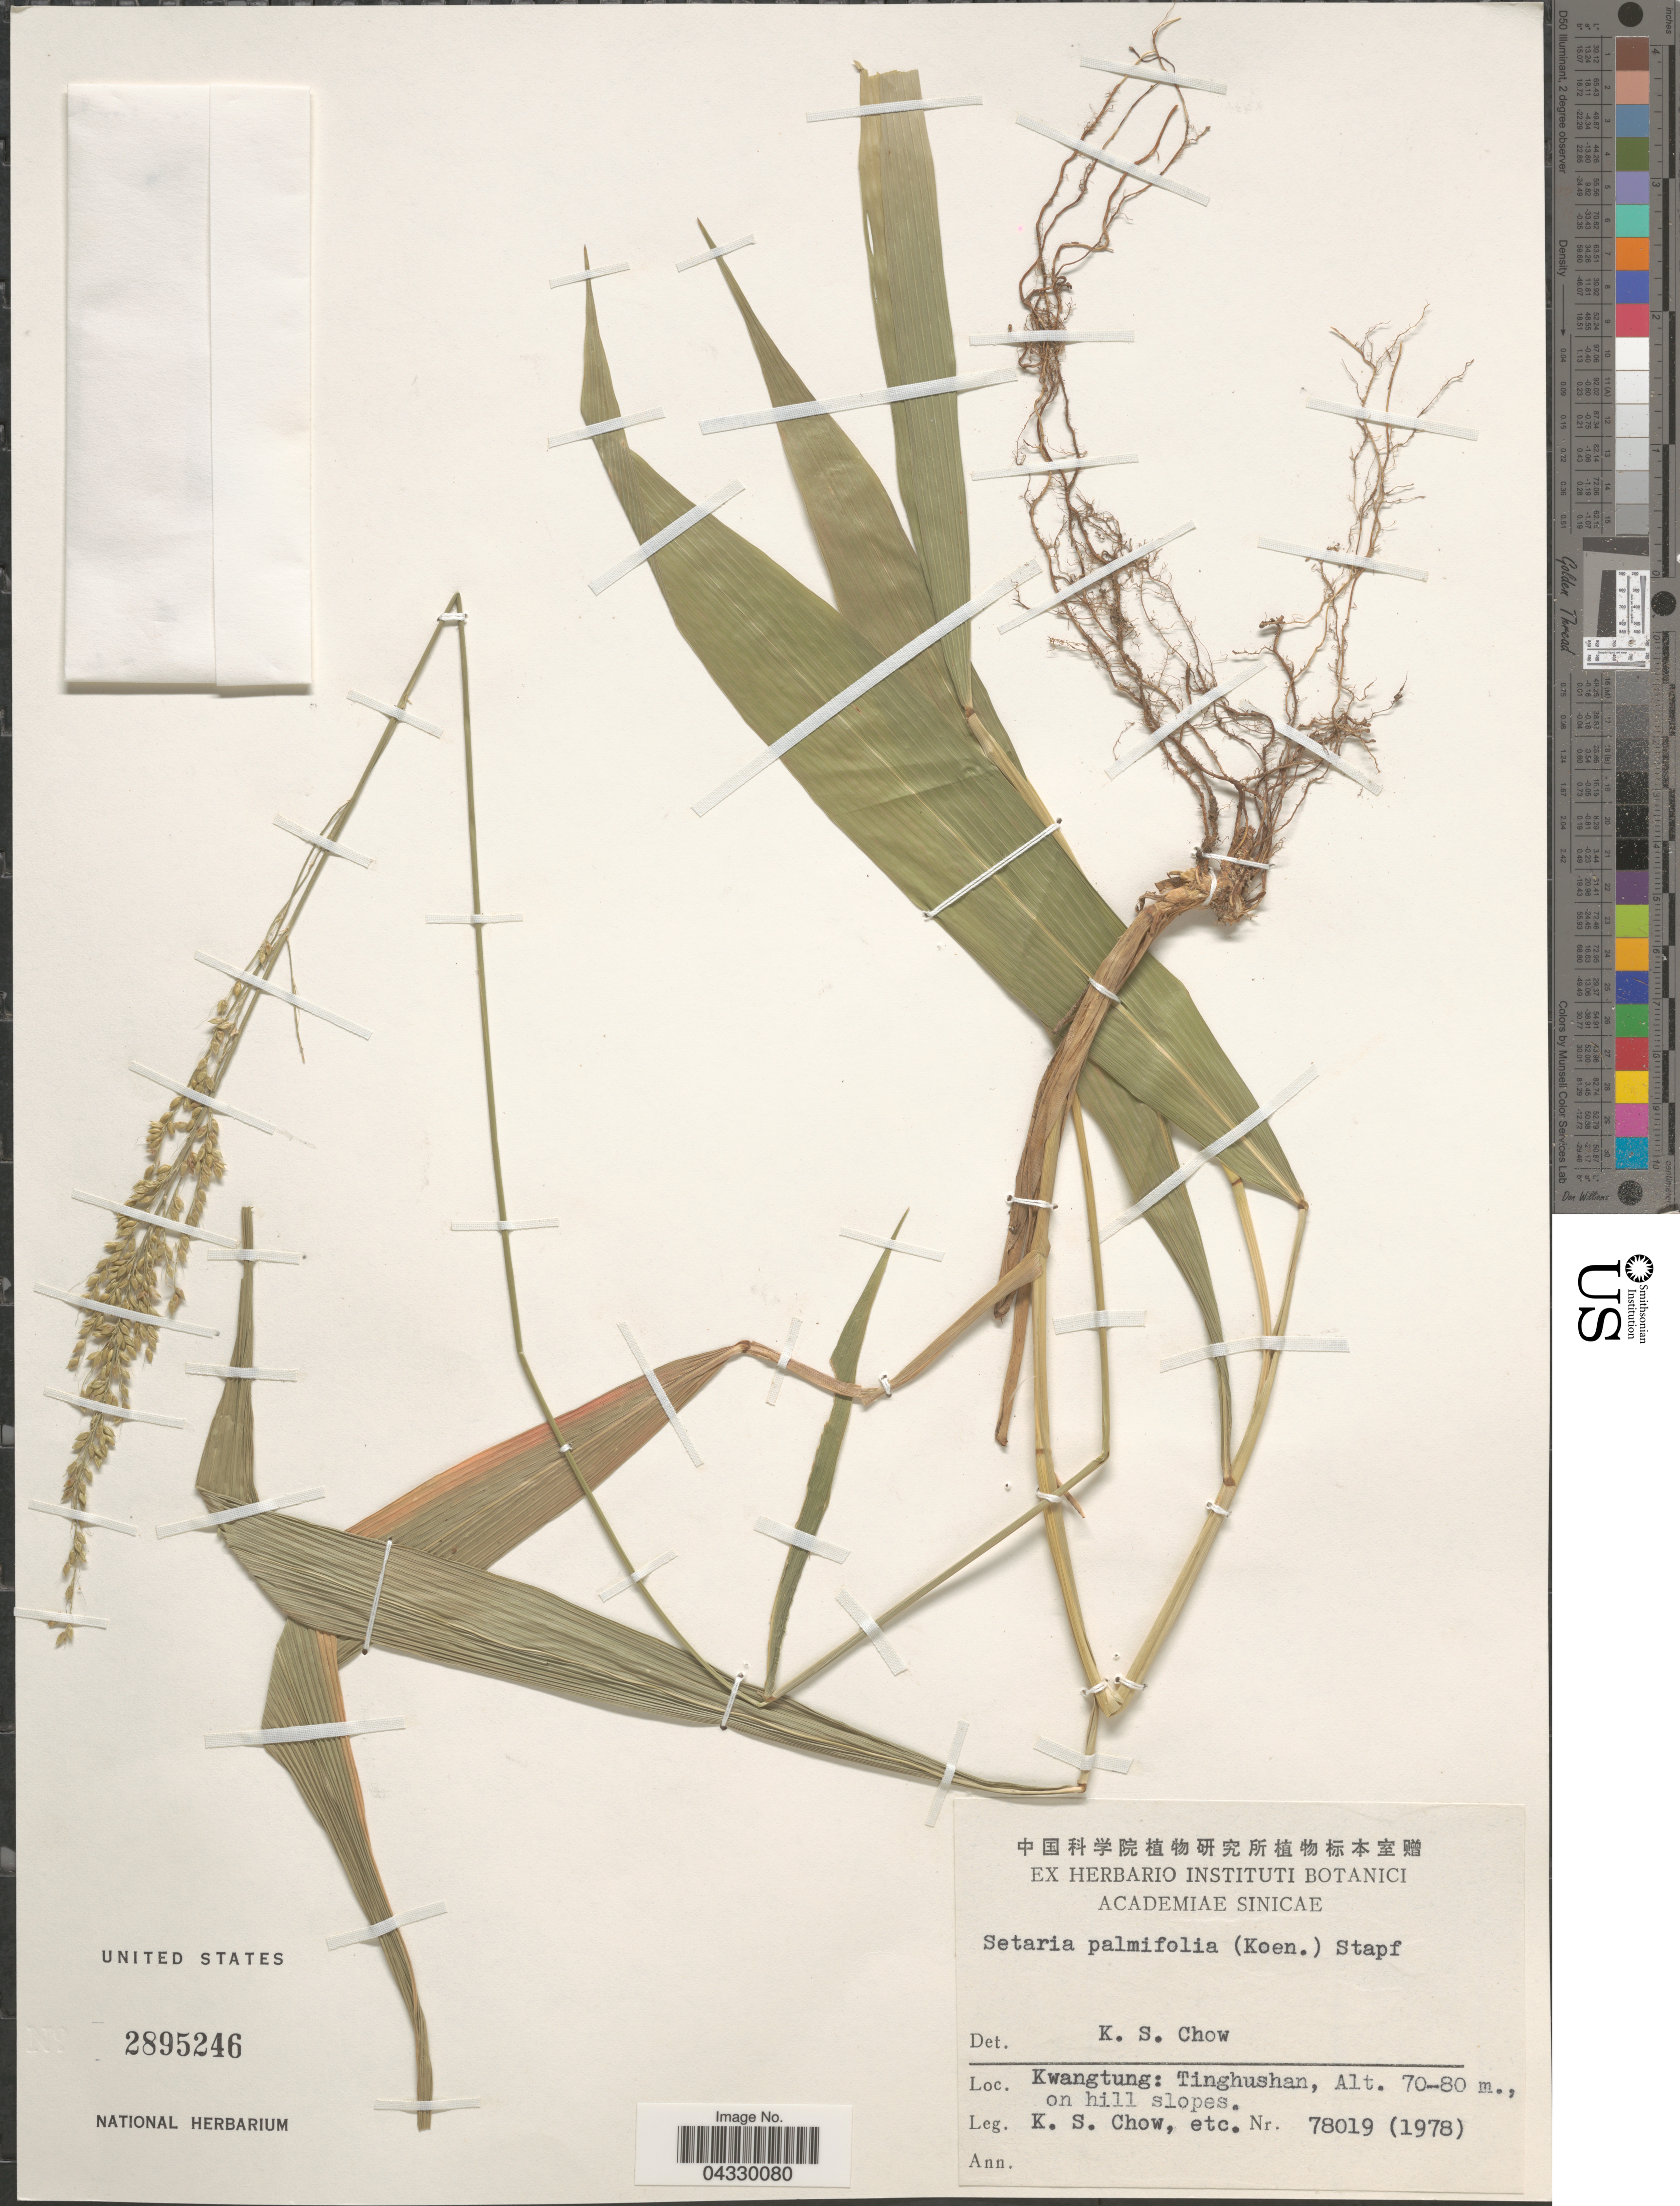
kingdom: Plantae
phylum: Tracheophyta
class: Liliopsida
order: Poales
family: Poaceae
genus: Setaria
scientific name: Setaria palmifolia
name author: (J. Koenig) Stapf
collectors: K. S. Chow & et al.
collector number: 78019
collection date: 1978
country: China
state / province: Guangdong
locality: Kwangtung: Tinghushan.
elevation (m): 70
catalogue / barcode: US 2895246